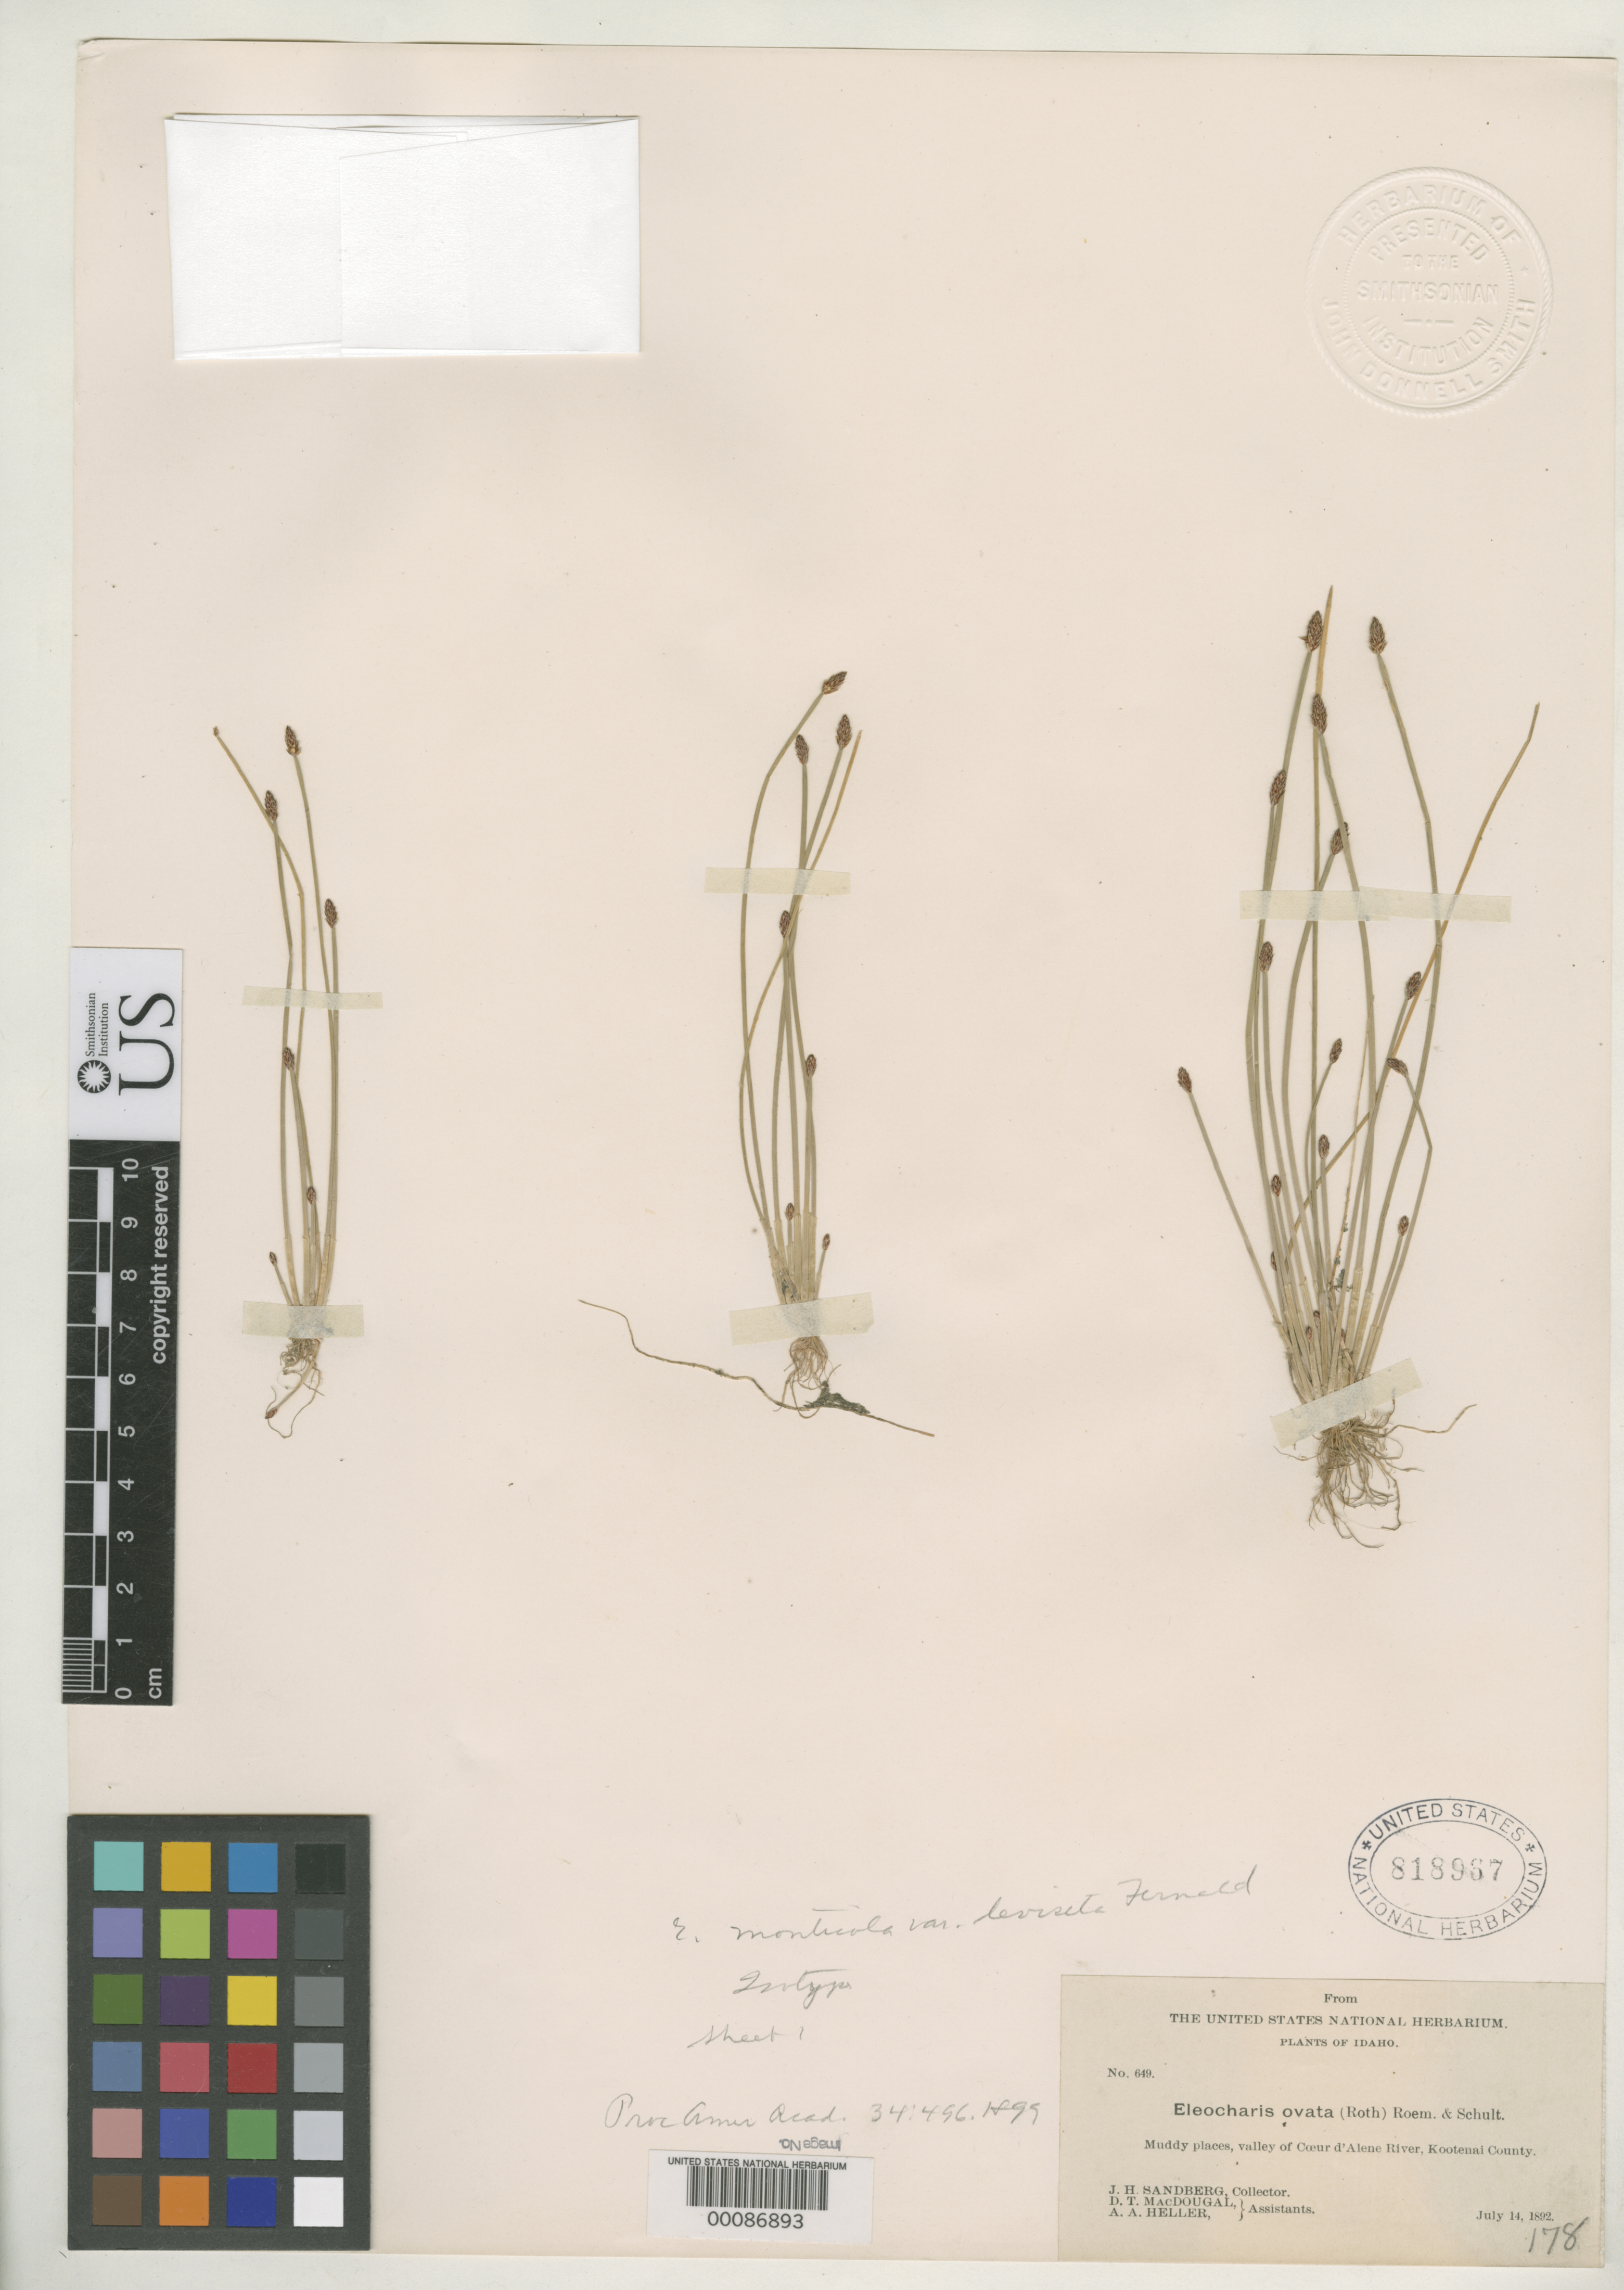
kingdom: Plantae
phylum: Tracheophyta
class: Liliopsida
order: Poales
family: Cyperaceae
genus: Eleocharis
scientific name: Eleocharis monticola var. leviseta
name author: Fernald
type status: Isotype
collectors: J. H. Sandberg, D. T. MacDougal & A. A. Heller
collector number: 649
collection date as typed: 14 Jul 1892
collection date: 1892-07-14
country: United States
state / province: Idaho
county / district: Kootenai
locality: Valley of Coeur d'Alene River.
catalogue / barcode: US 818967